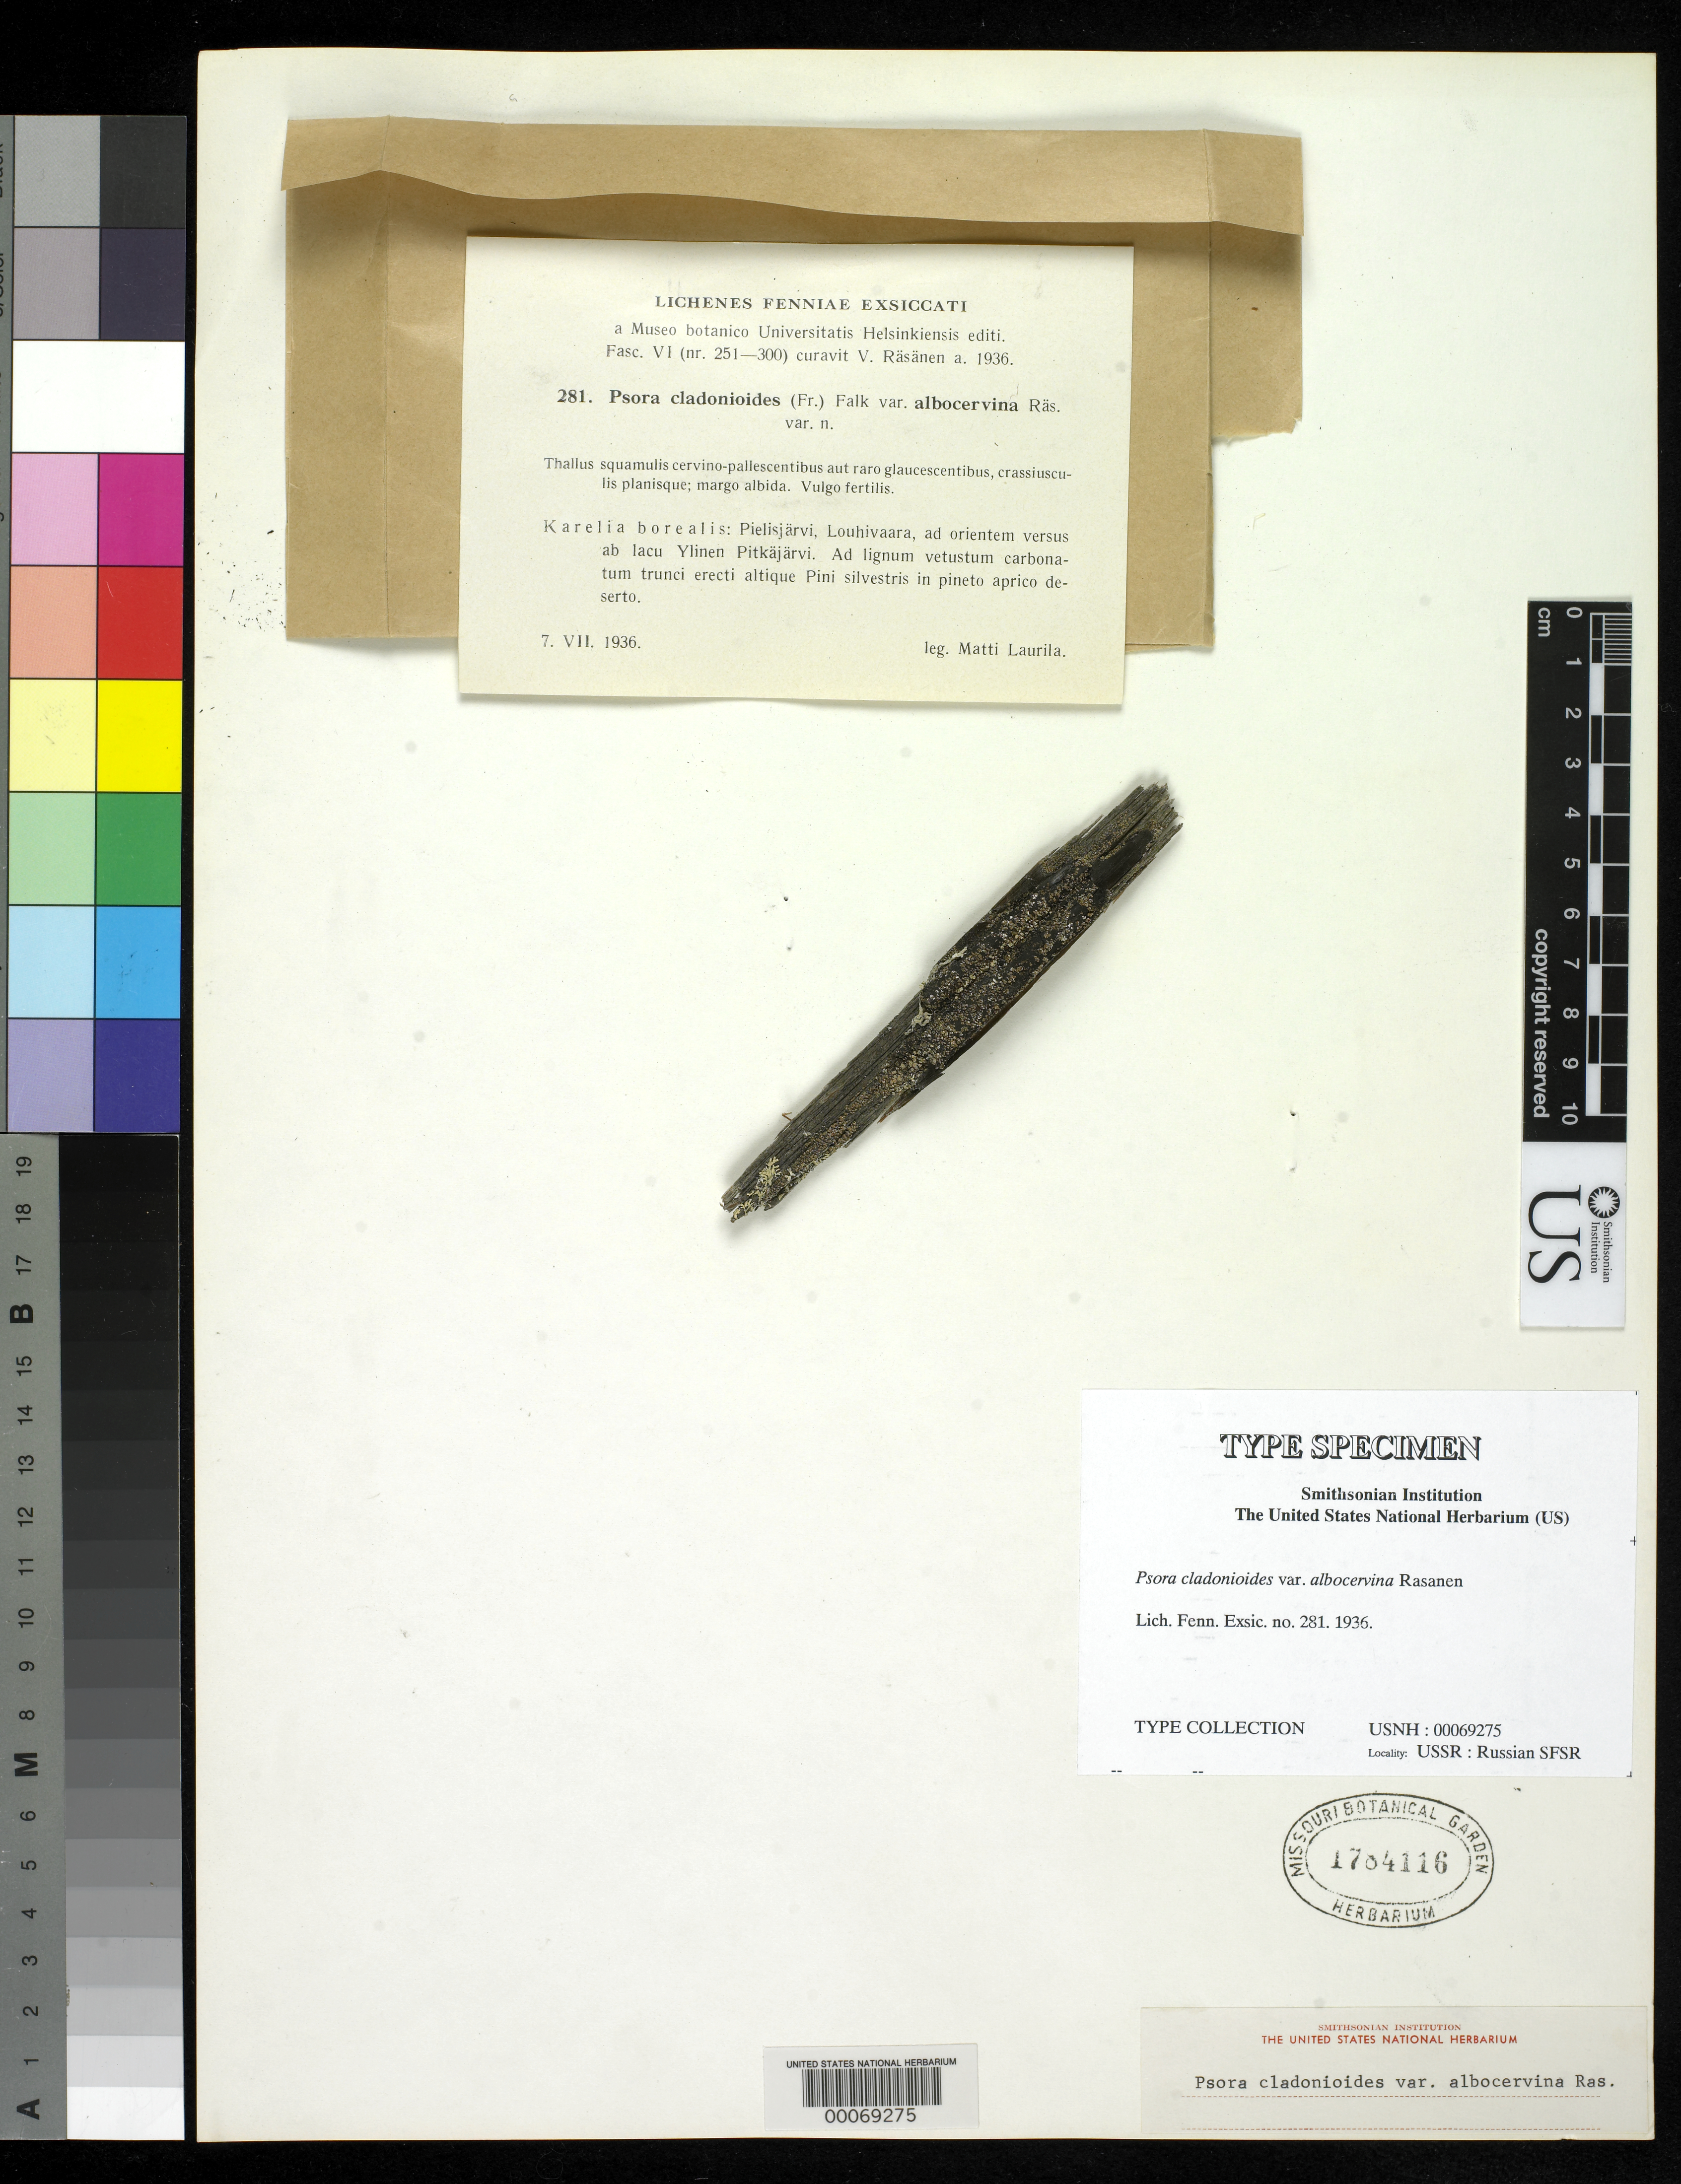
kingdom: Fungi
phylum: Ascomycota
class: Lecanoromycetes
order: Lecanorales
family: Psoraceae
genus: Psora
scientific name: Psora cladonioides var. albocervina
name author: Räsänen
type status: Type Collection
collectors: M. Laurila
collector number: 281 Lich. Fenn. Exsic.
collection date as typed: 07 Jul 1936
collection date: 1936-07-07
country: Russian Federation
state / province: Karelia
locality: Pielisjarvi Louhivaara, ab Lacu Ylinen Pitkajarvi. [Pielisjarvi Louhivaara, by Lake Ylinen Pitkajarvi?].